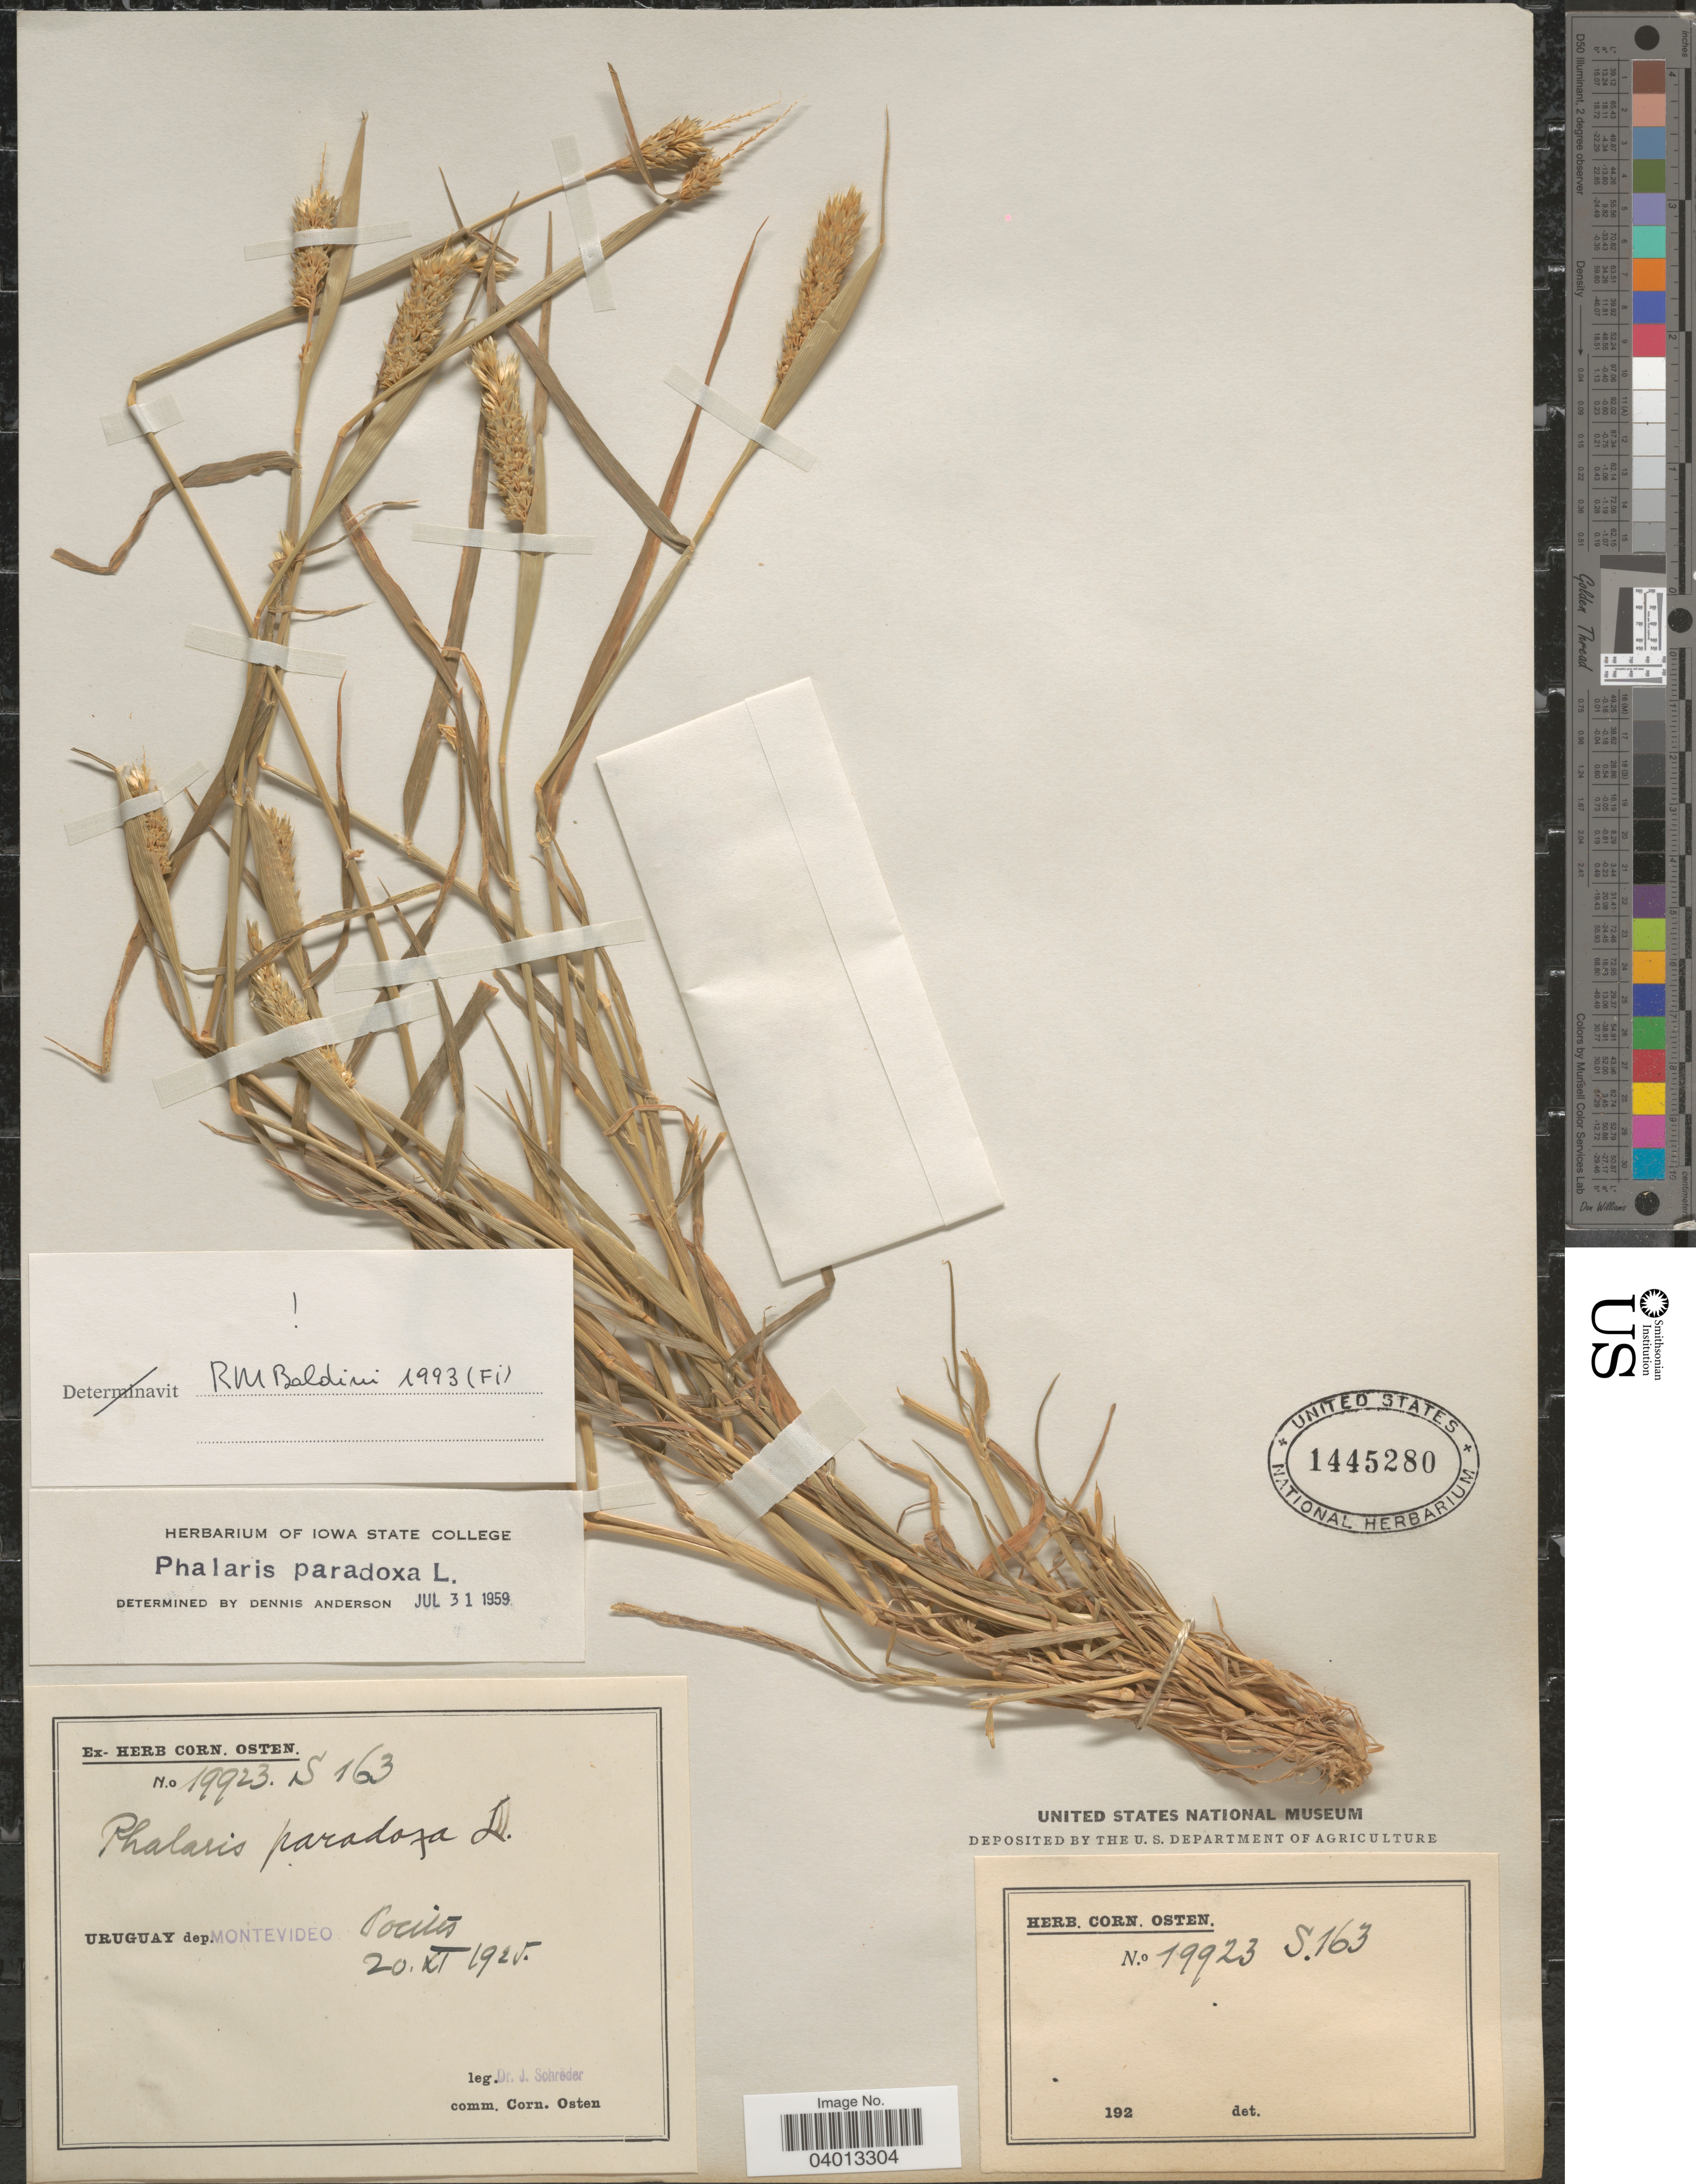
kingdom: Plantae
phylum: Tracheophyta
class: Liliopsida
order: Poales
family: Poaceae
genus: Phalaris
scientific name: Phalaris paradoxa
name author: L.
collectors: J. Schröder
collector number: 19923. S 163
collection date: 1925-11-20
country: Uruguay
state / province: Montevideo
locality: Dep. Montevideo. Pocitos.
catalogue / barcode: US 1445280